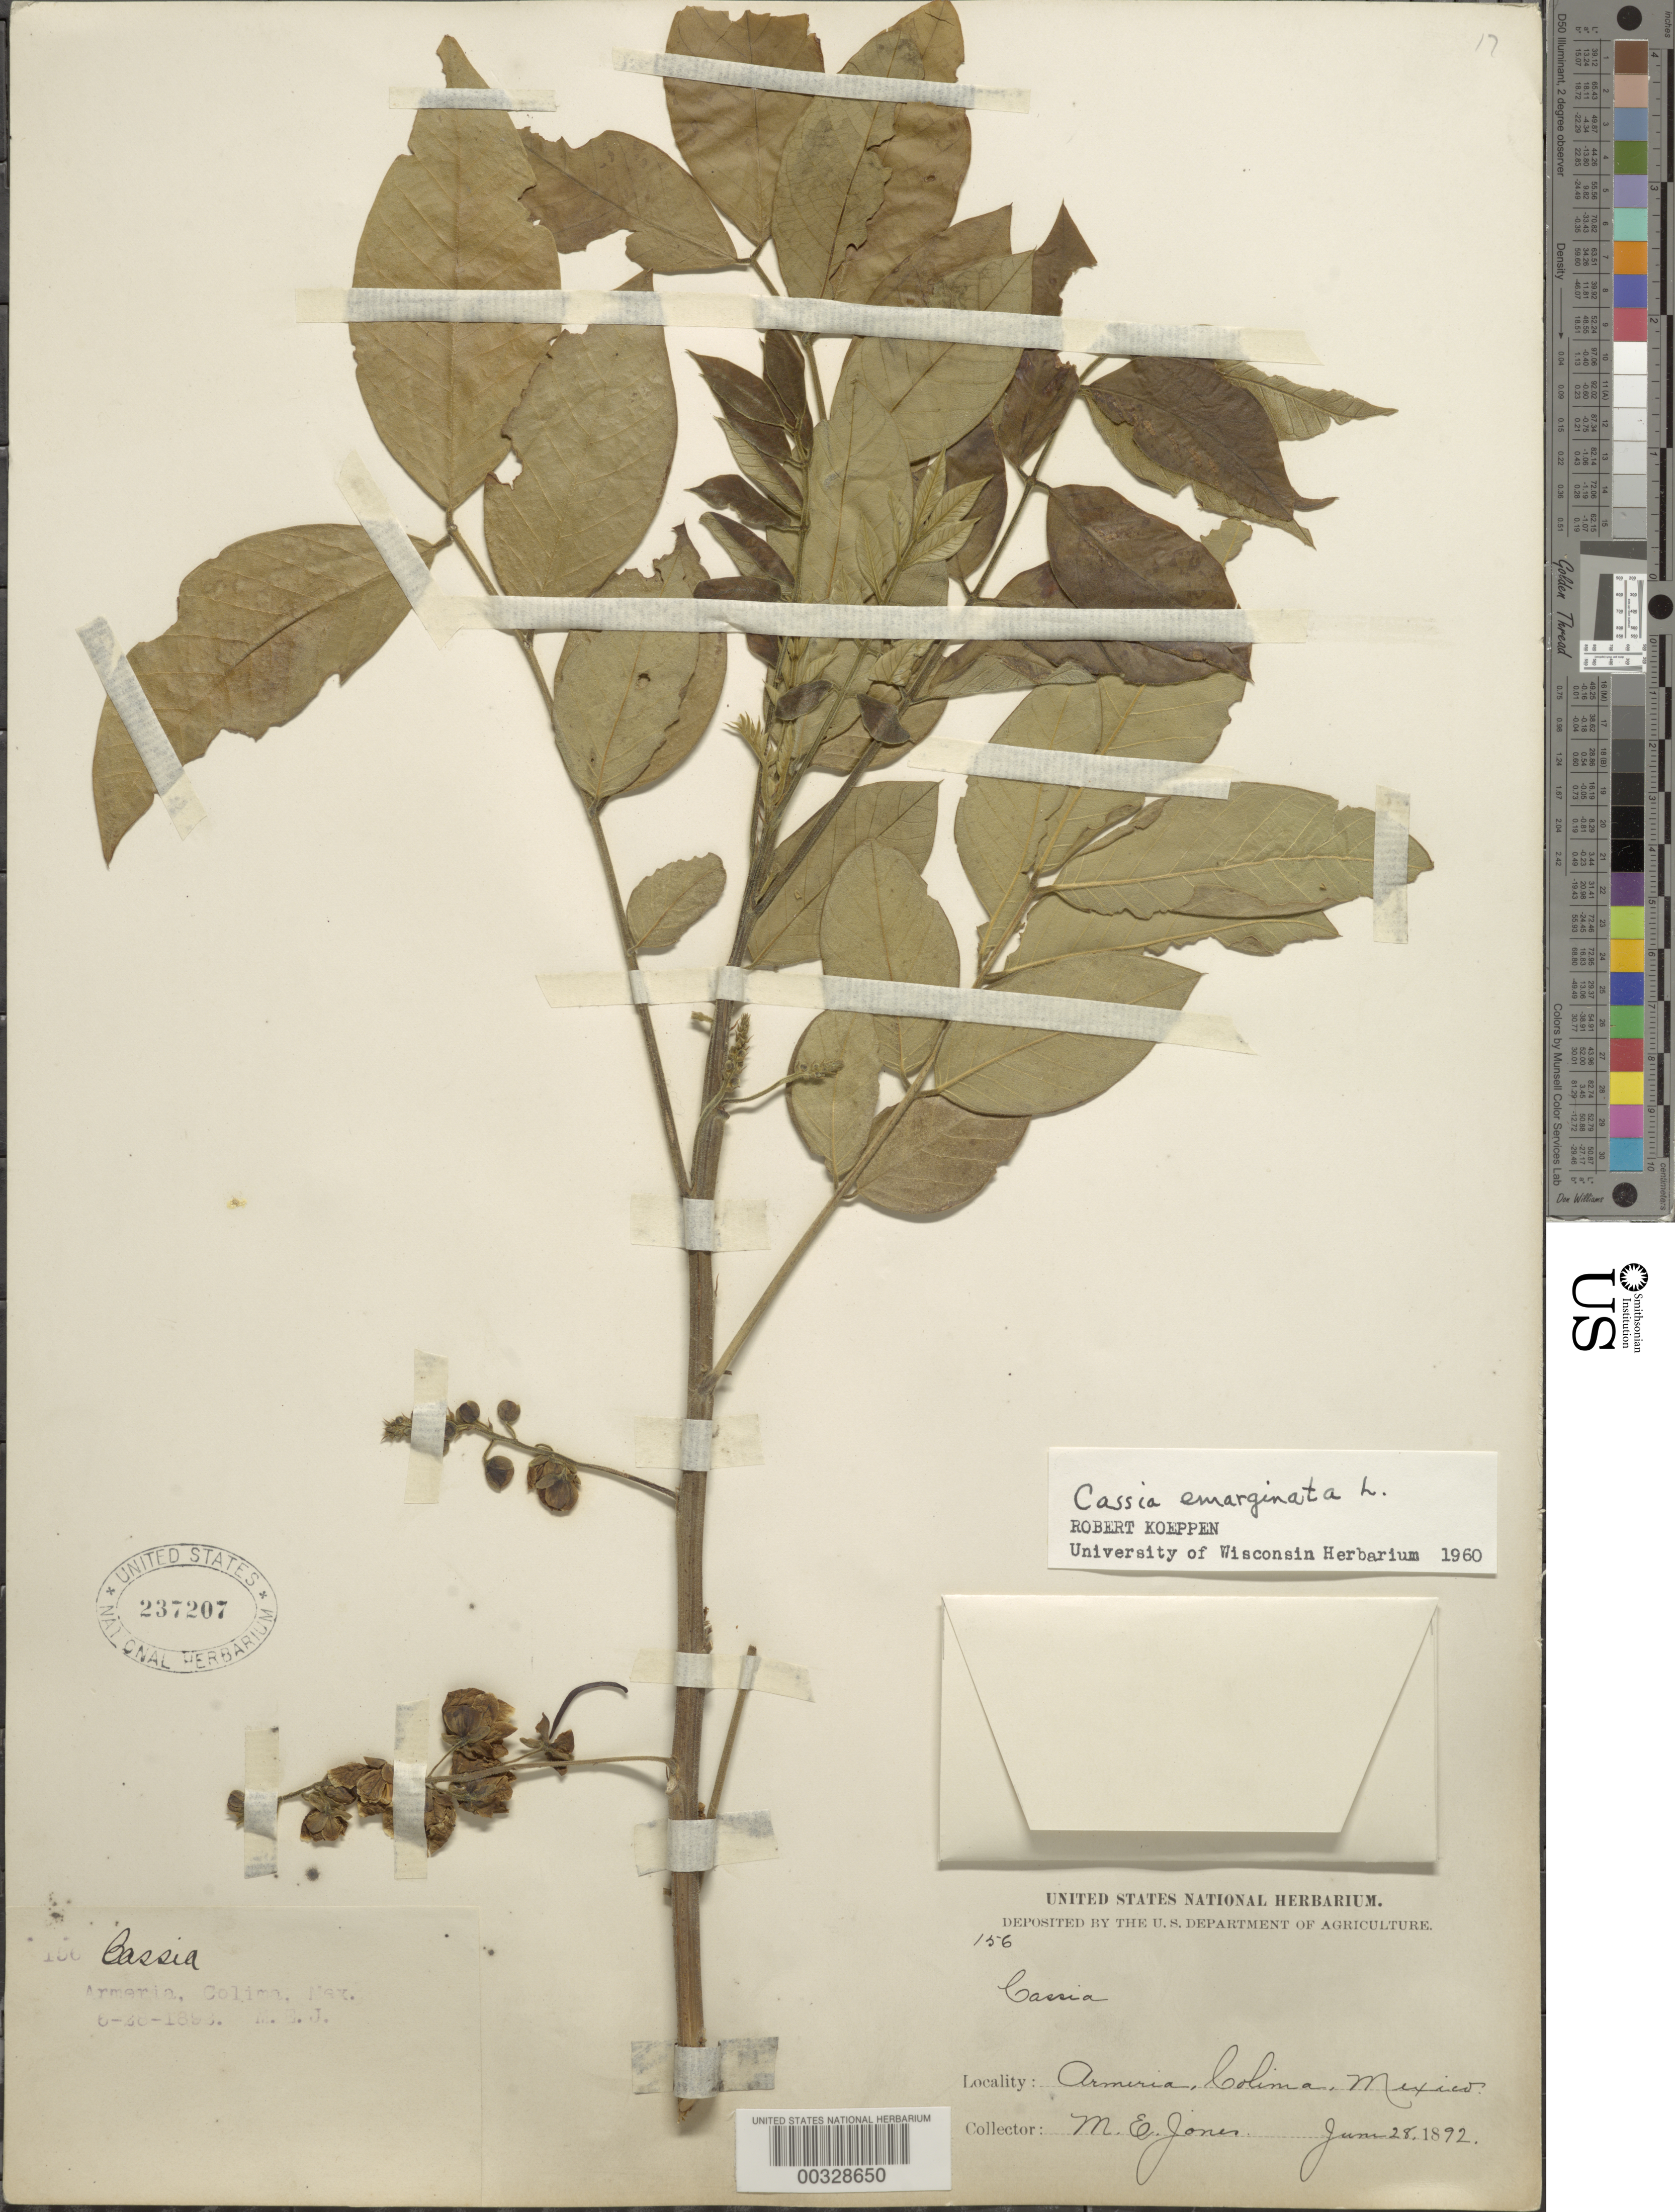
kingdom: Plantae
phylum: Tracheophyta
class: Magnoliopsida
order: Fabales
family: Fabaceae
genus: Senna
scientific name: Senna emarginata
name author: L.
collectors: M. E. Jones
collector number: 156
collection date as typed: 28 Jun 1892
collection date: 1892-06-28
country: Mexico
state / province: Colima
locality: Armeria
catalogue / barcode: US 237207